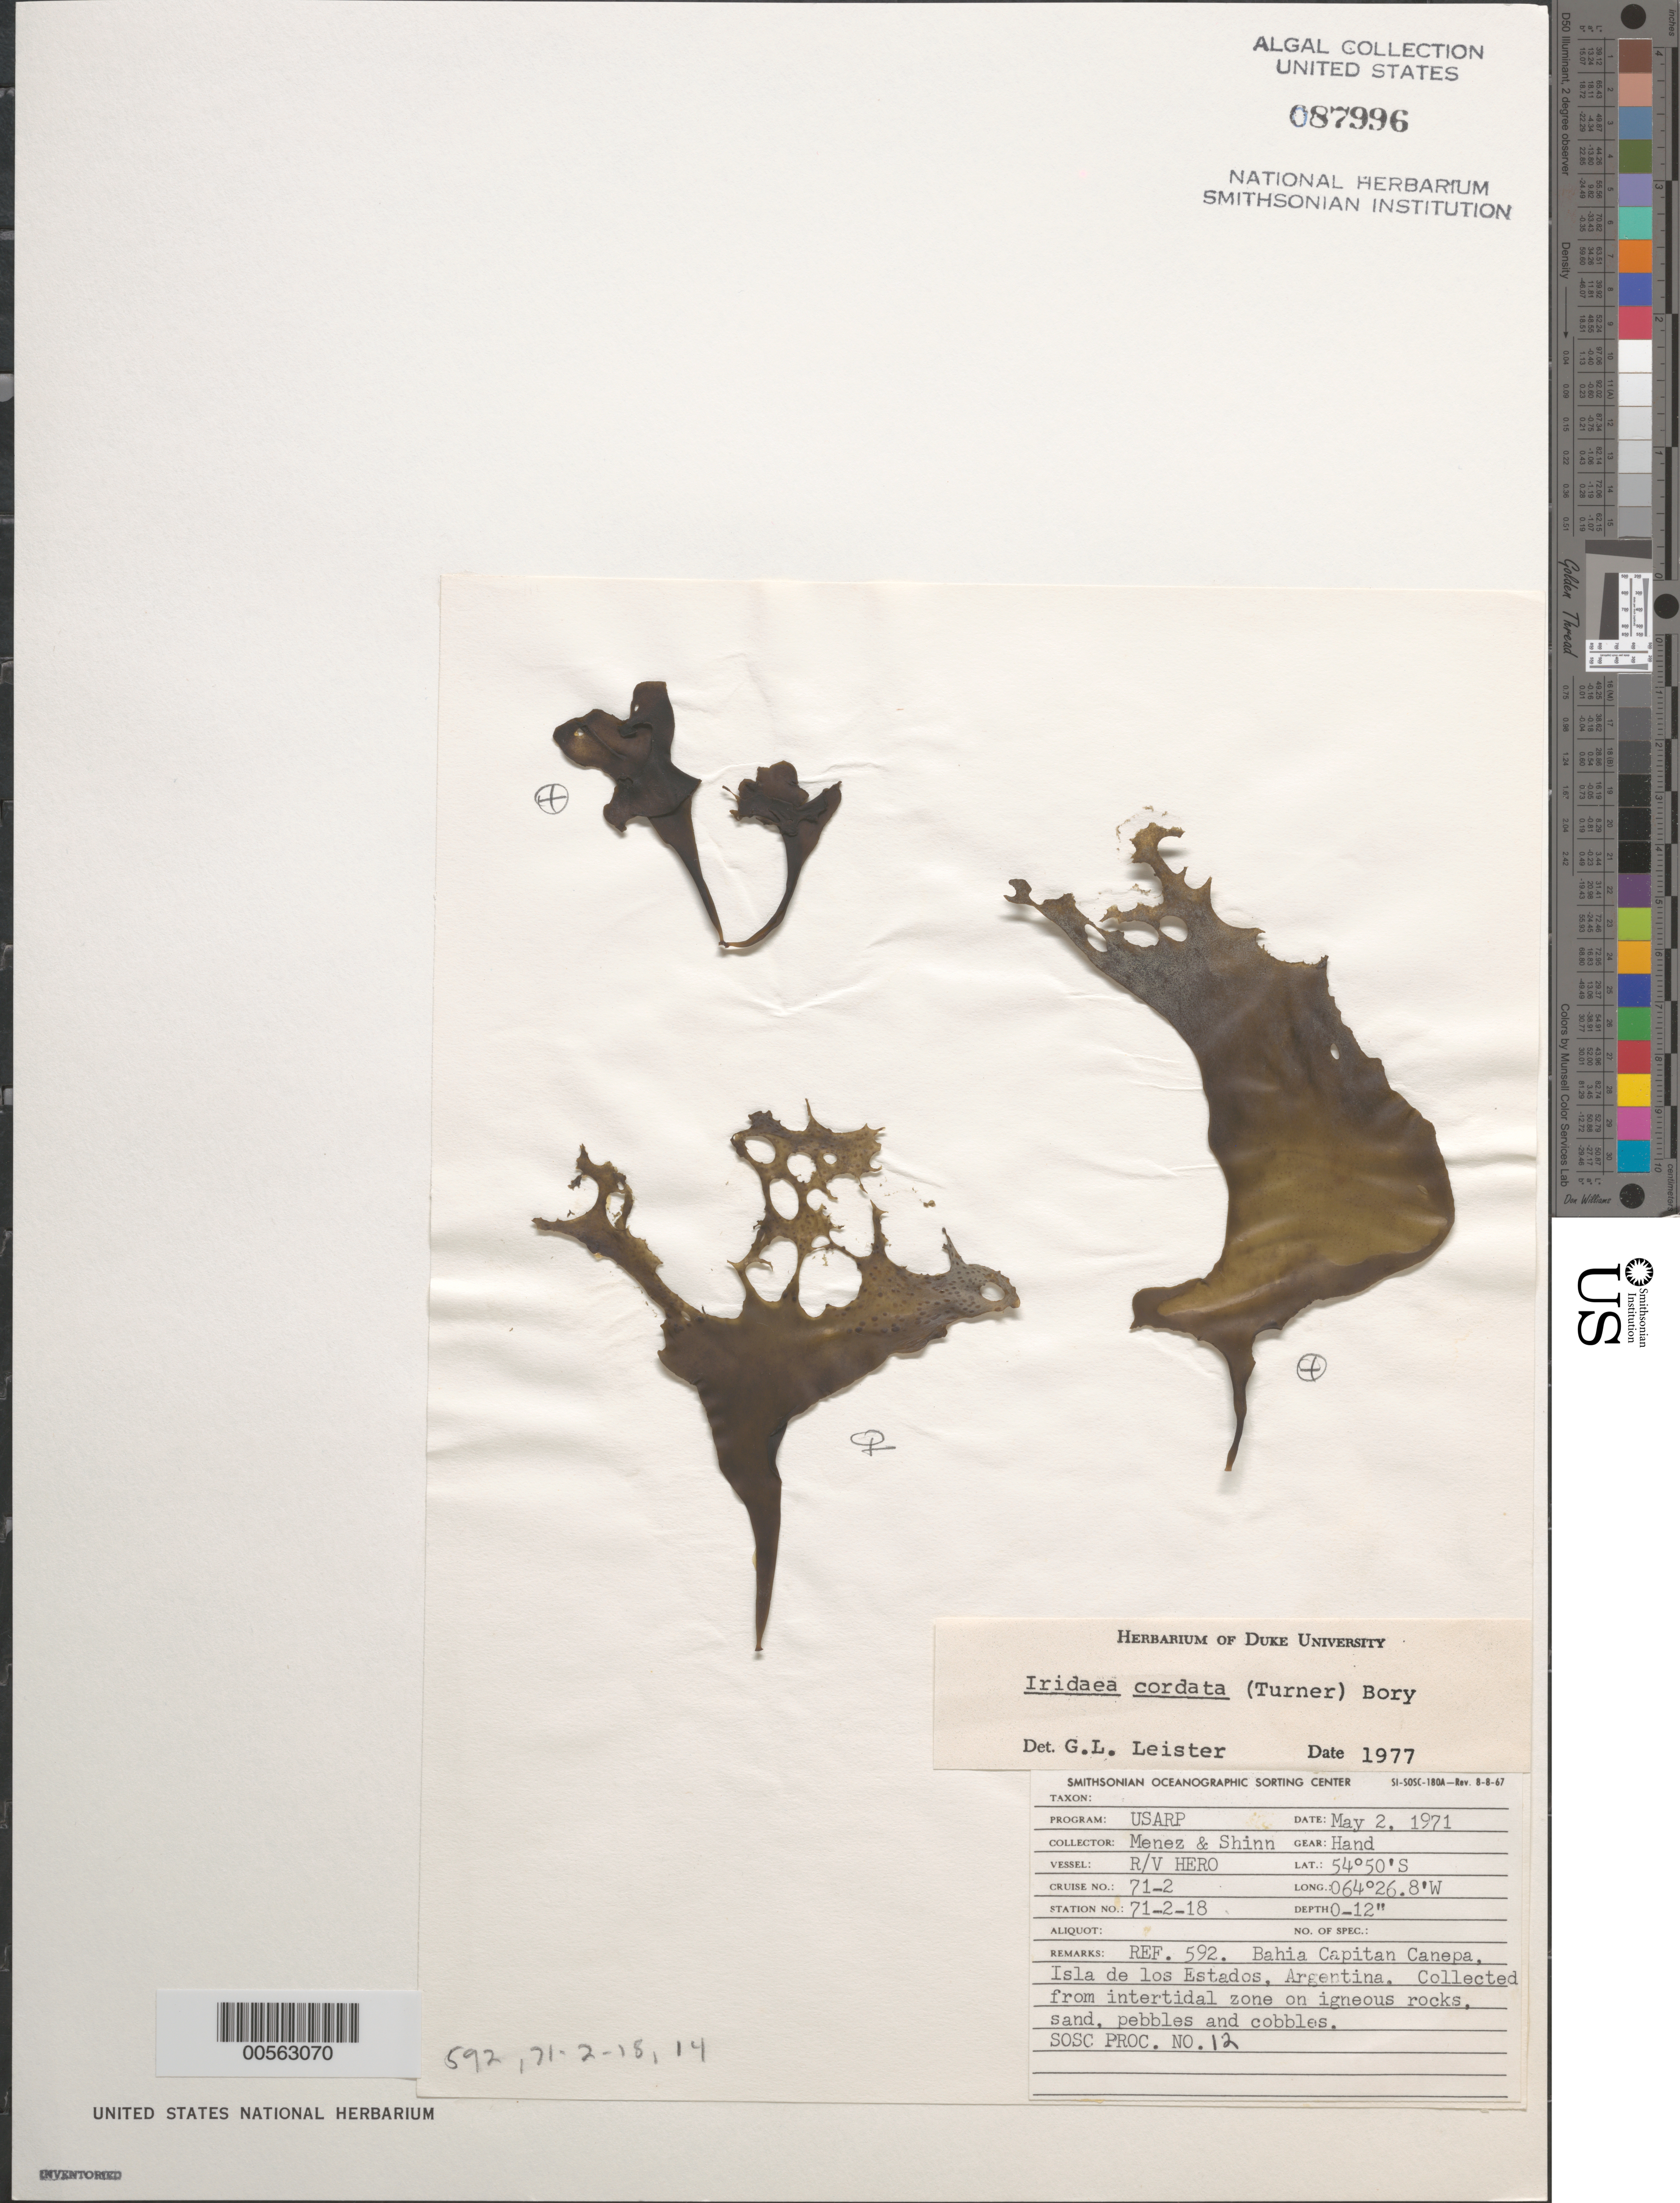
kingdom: Plantae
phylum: Rhodophyta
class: Florideophyceae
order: Gigartinales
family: Gigartinaceae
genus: Iridaea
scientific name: Iridaea cordata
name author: (Turner) Bory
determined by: Leister, G. L.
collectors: Meñez & -. Shinn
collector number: Station 71-2-18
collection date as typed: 02 May 1971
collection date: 1971-05-02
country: Argentina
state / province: Tierra del Fuego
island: Isla de los Estados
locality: Bahia Capitan Canepa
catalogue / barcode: US 87996